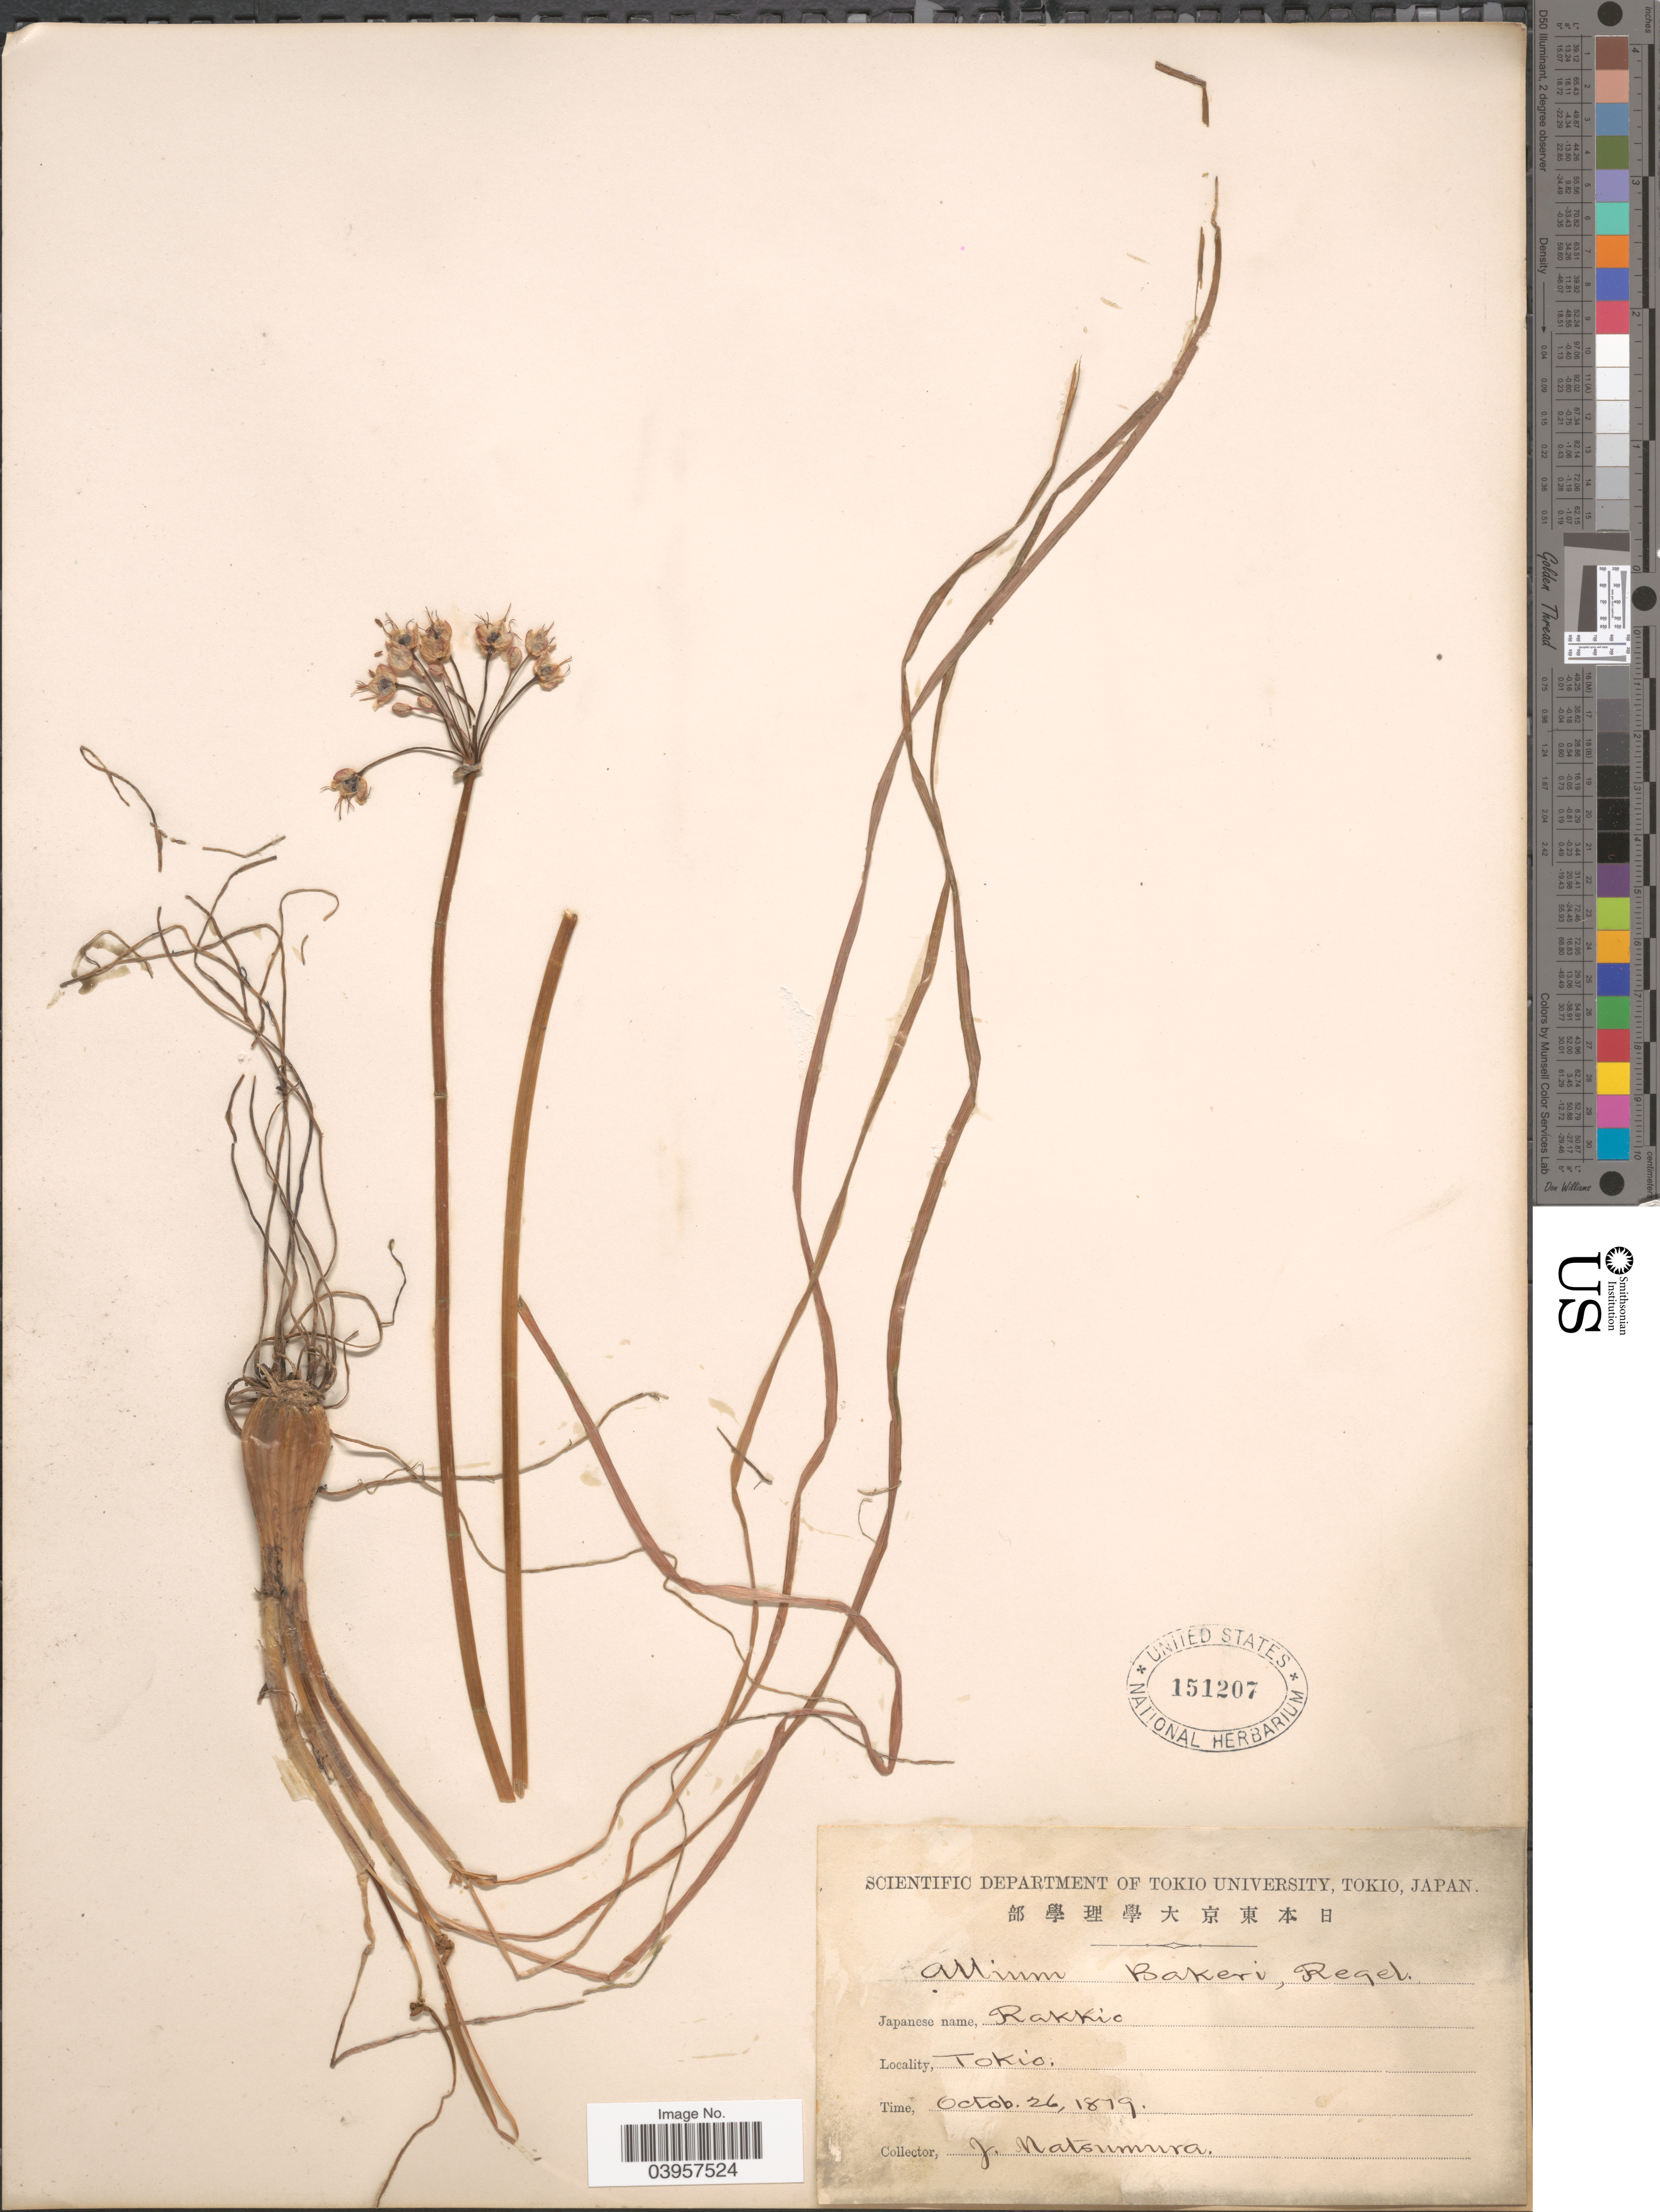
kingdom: Plantae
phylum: Tracheophyta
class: Liliopsida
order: Asparagales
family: Amaryllidaceae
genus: Allium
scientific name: Allium bakeri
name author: Regel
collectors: J. Matsumura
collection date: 1879-10-26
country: Japan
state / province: Tokyo, Federal City of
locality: Tokio.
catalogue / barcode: US 151207